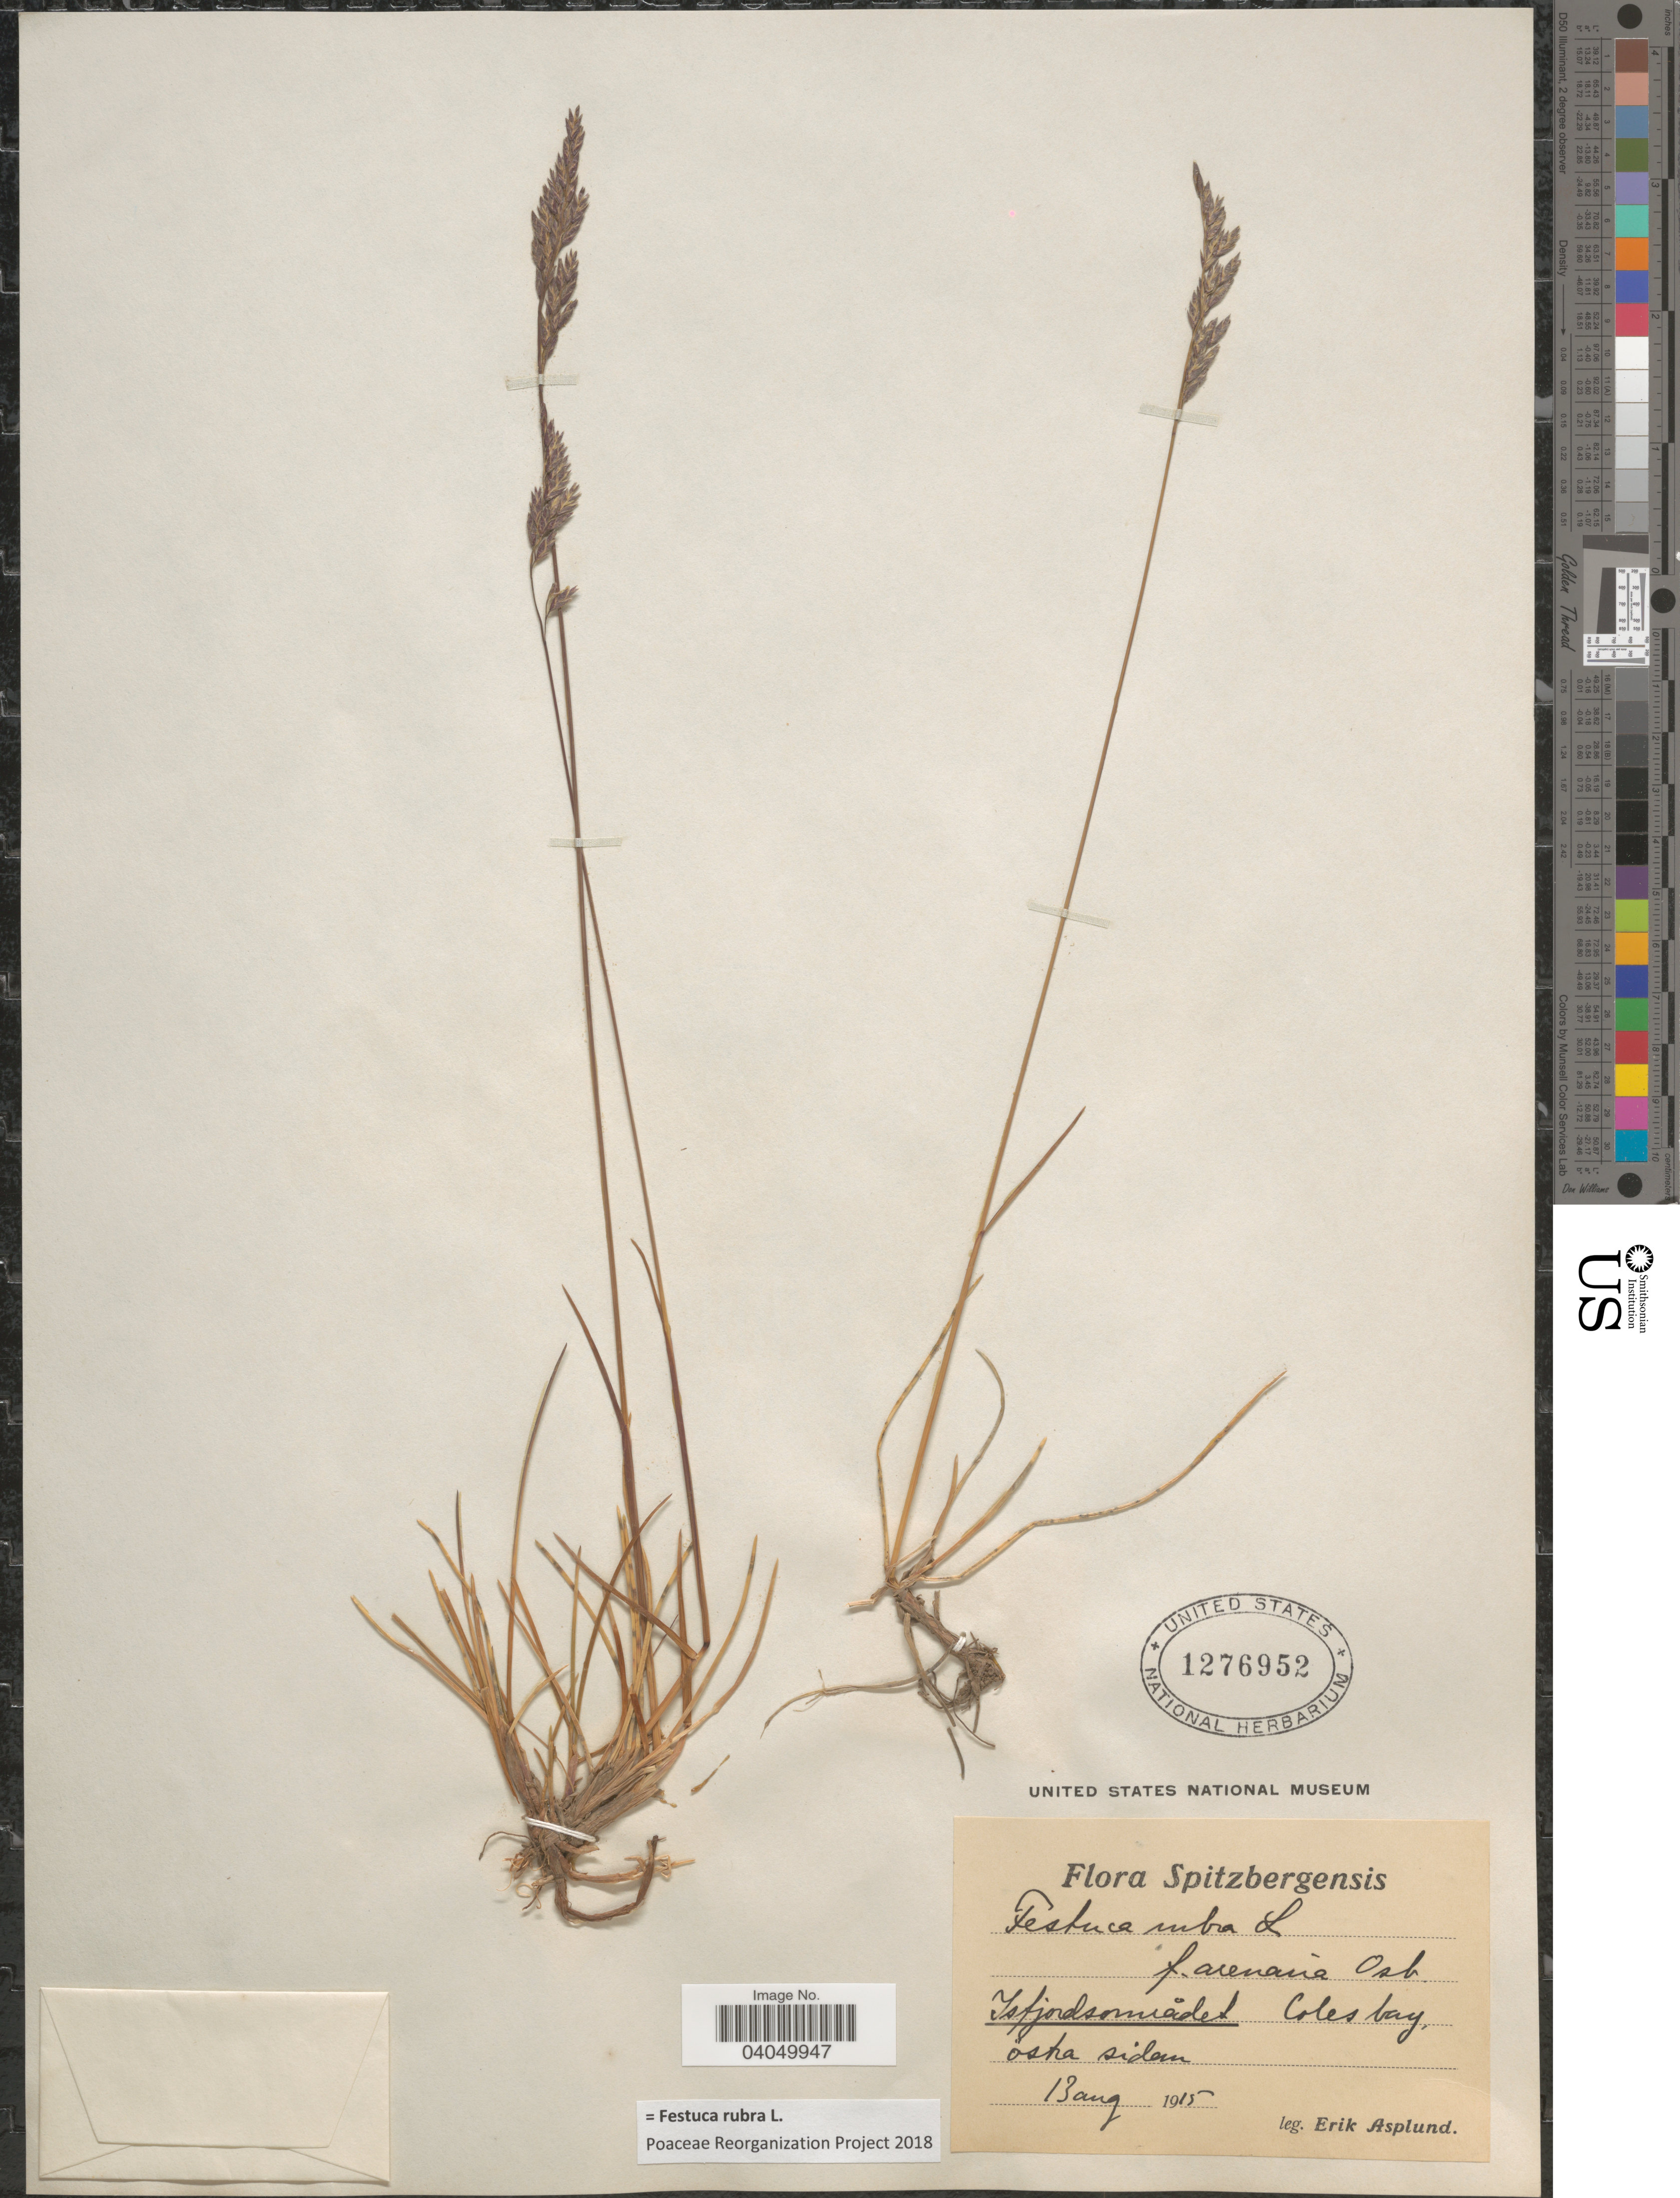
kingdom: Plantae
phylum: Tracheophyta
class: Liliopsida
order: Poales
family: Poaceae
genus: Festuca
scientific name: Festuca rubra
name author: L.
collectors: E. Asplund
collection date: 1915-08-13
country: Norway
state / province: Svalbard and Jan Mayen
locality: Spitzbergensis. Isfjordsomiadet Coles bay, ostra sidem.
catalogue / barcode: US 1276952